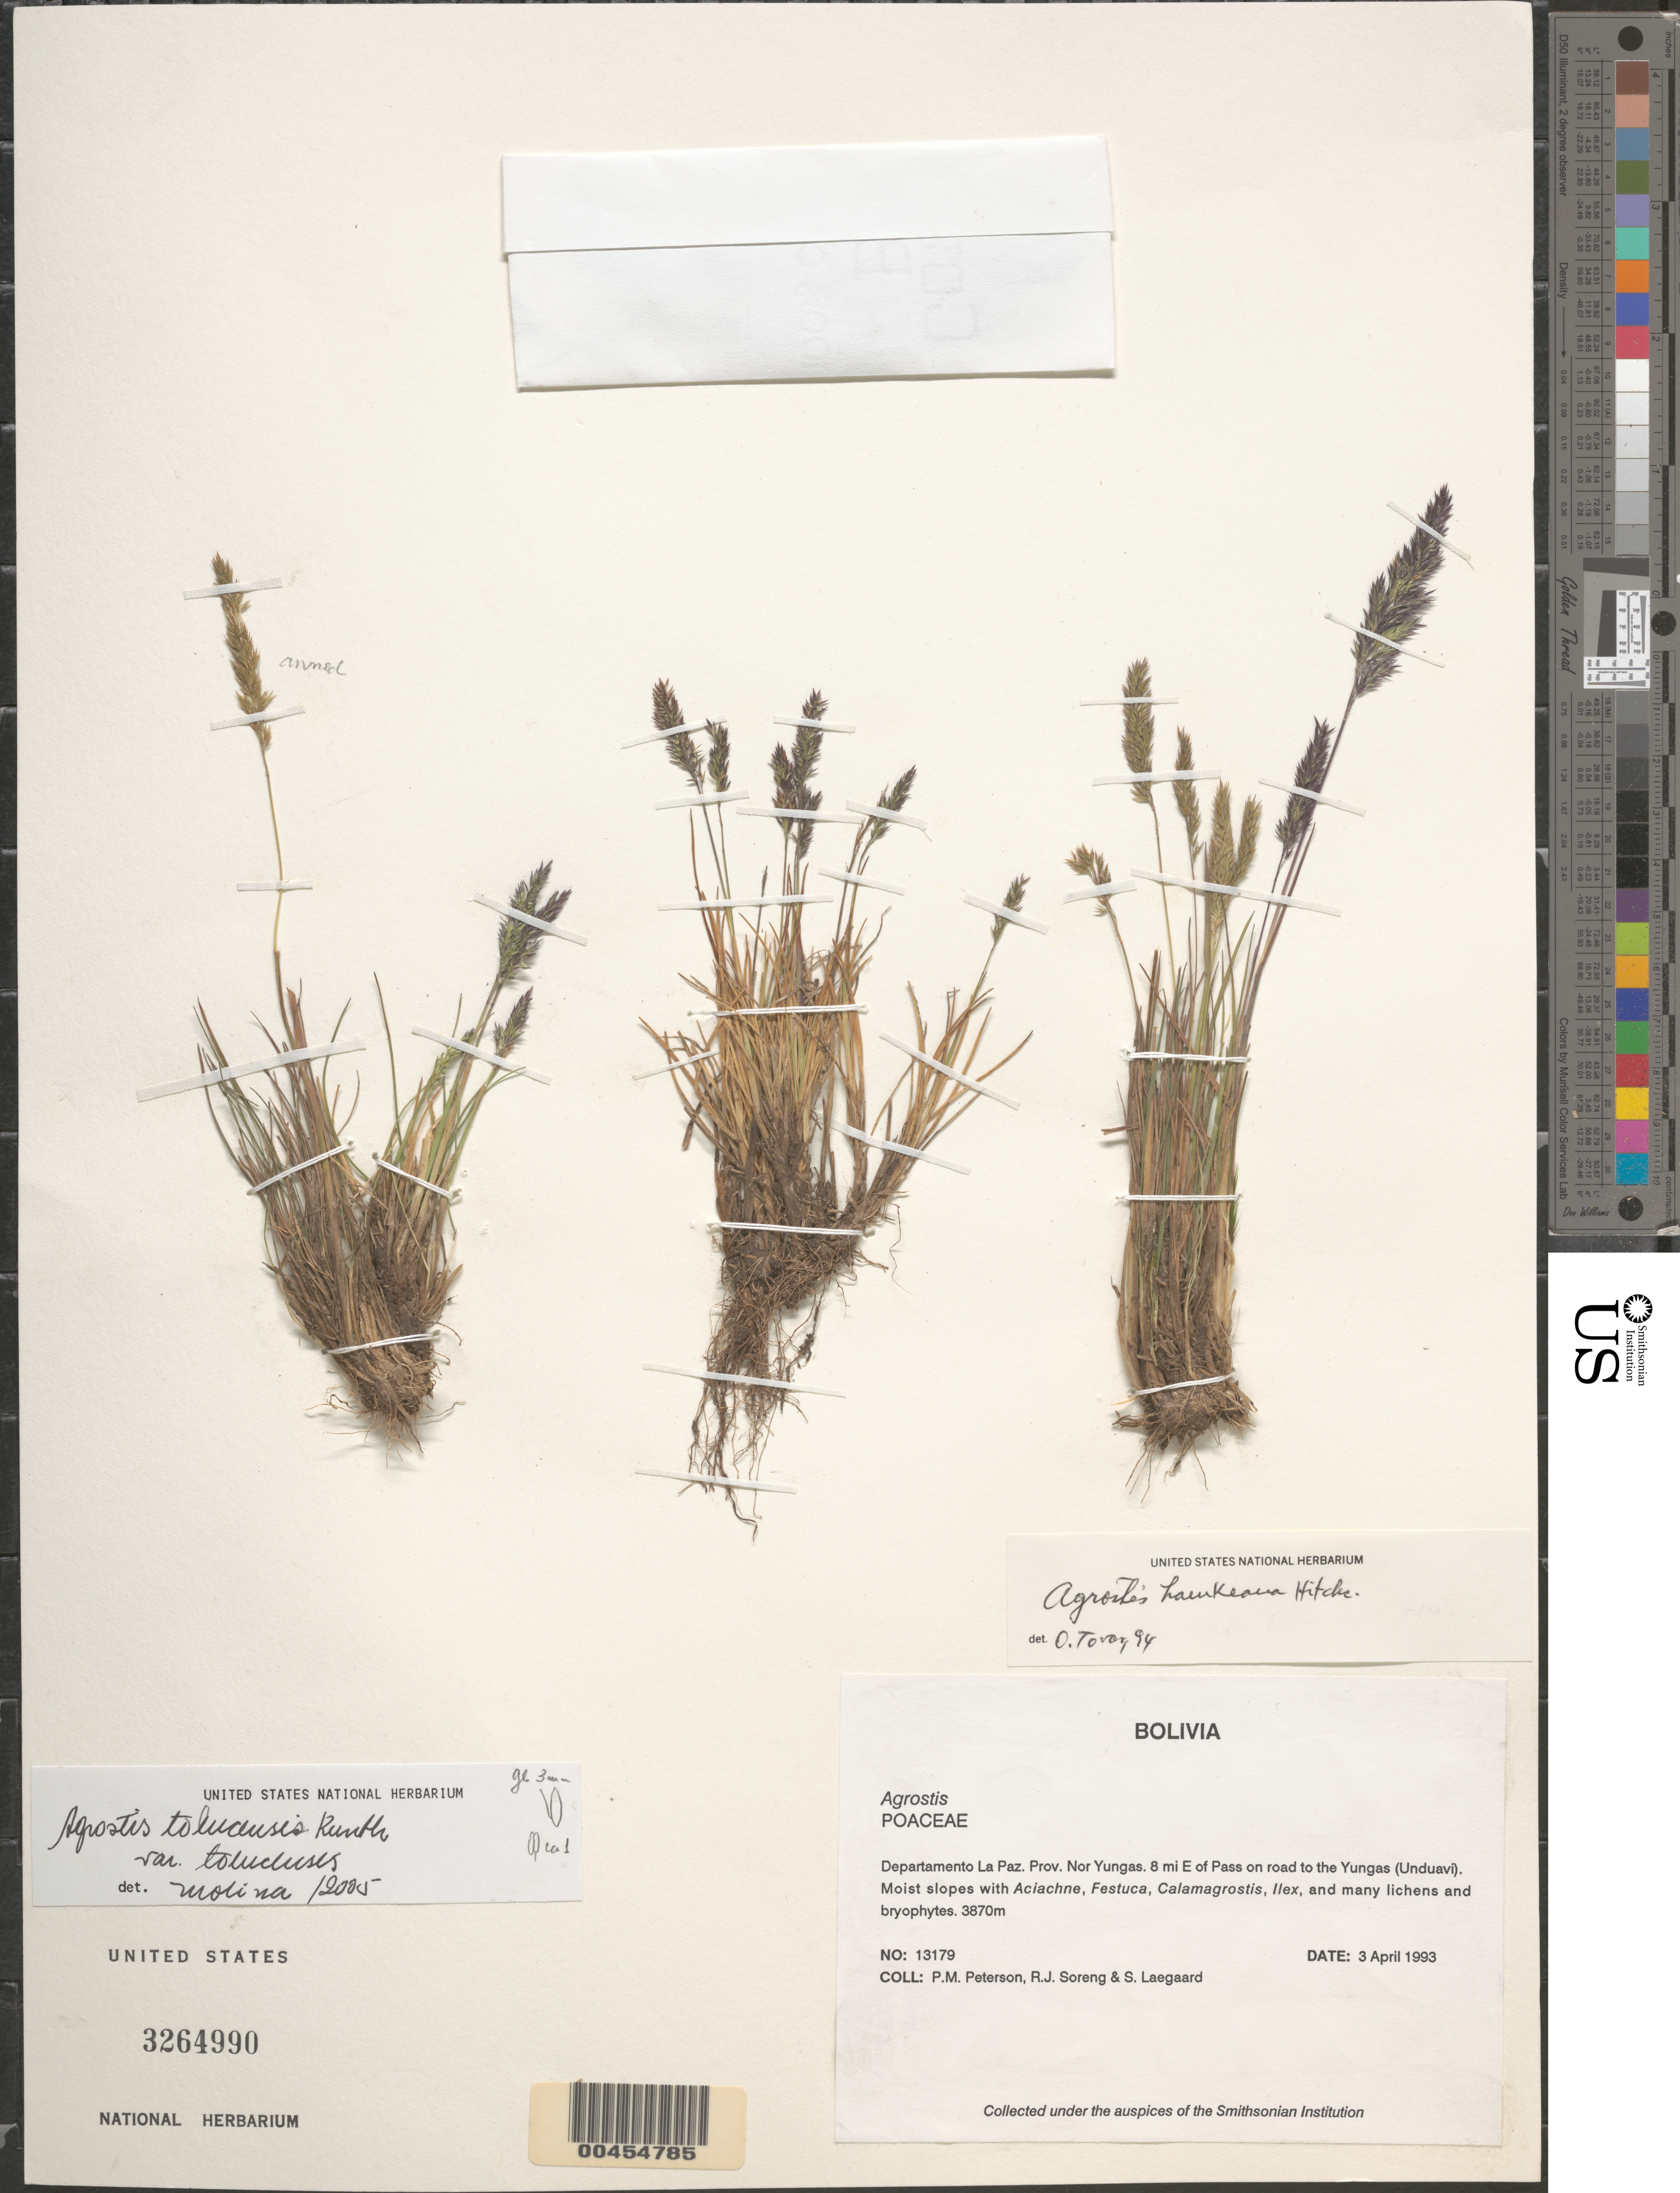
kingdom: Plantae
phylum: Tracheophyta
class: Liliopsida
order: Poales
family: Poaceae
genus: Agrostis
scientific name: Agrostis sp.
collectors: P. M. Peterson, R. J. Soreng & S. Lægaard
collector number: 13179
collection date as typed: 03 Apr 1993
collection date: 1993-04-03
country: Bolivia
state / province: La Paz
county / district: Nor Yungas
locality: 8 mi E of Pass on road to the Yungas (Unduavi).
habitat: Moist slopes with Aciachne, Festuca, Calamagrostis, Ilex, and many lichens and bryophytes.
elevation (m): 3870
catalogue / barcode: US 3264990